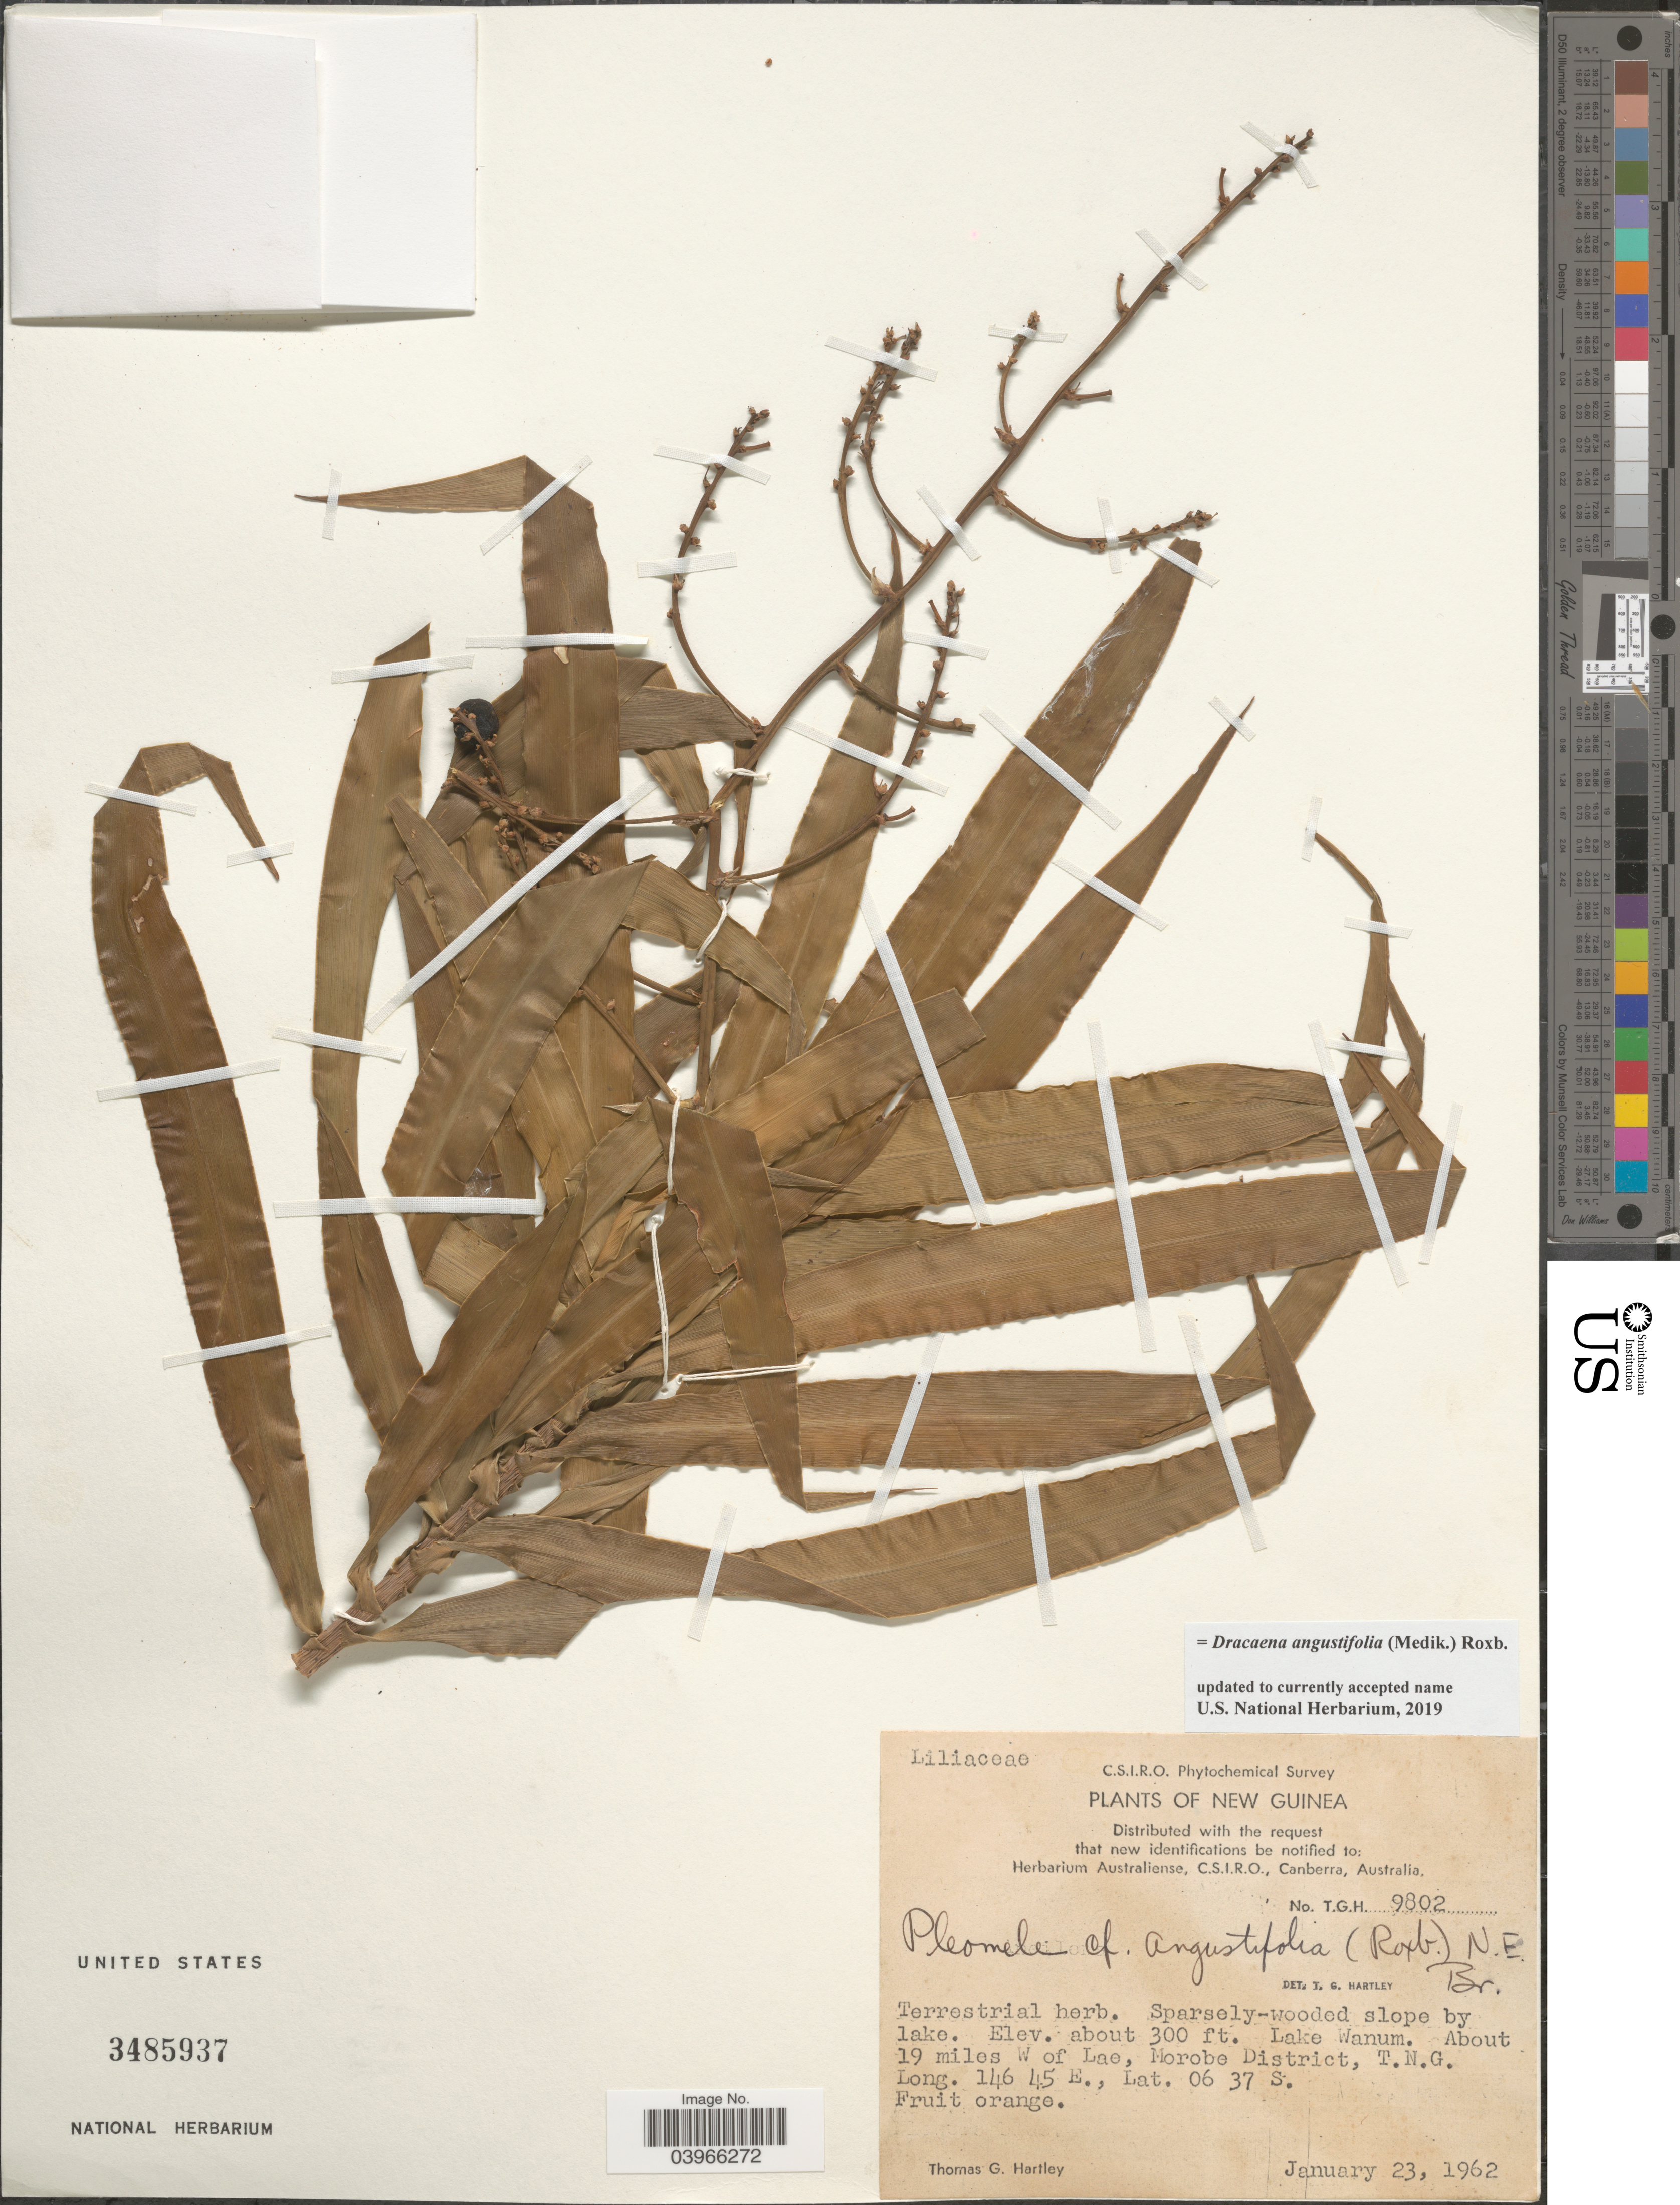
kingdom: Plantae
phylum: Tracheophyta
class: Liliopsida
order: Asparagales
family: Asparagaceae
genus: Dracaena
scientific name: Dracaena angustifolia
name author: (Medik.) Roxb.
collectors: T. G. Hartley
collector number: T.G.H. 9802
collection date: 1962-01-23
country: Papua New Guinea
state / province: Morobe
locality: New Guinea. Sparsely-wooded slope by lake. Lake Wanum. About 19 miles W of Lae, Morobe District, T.N.G.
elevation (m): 91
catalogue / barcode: US 3485937